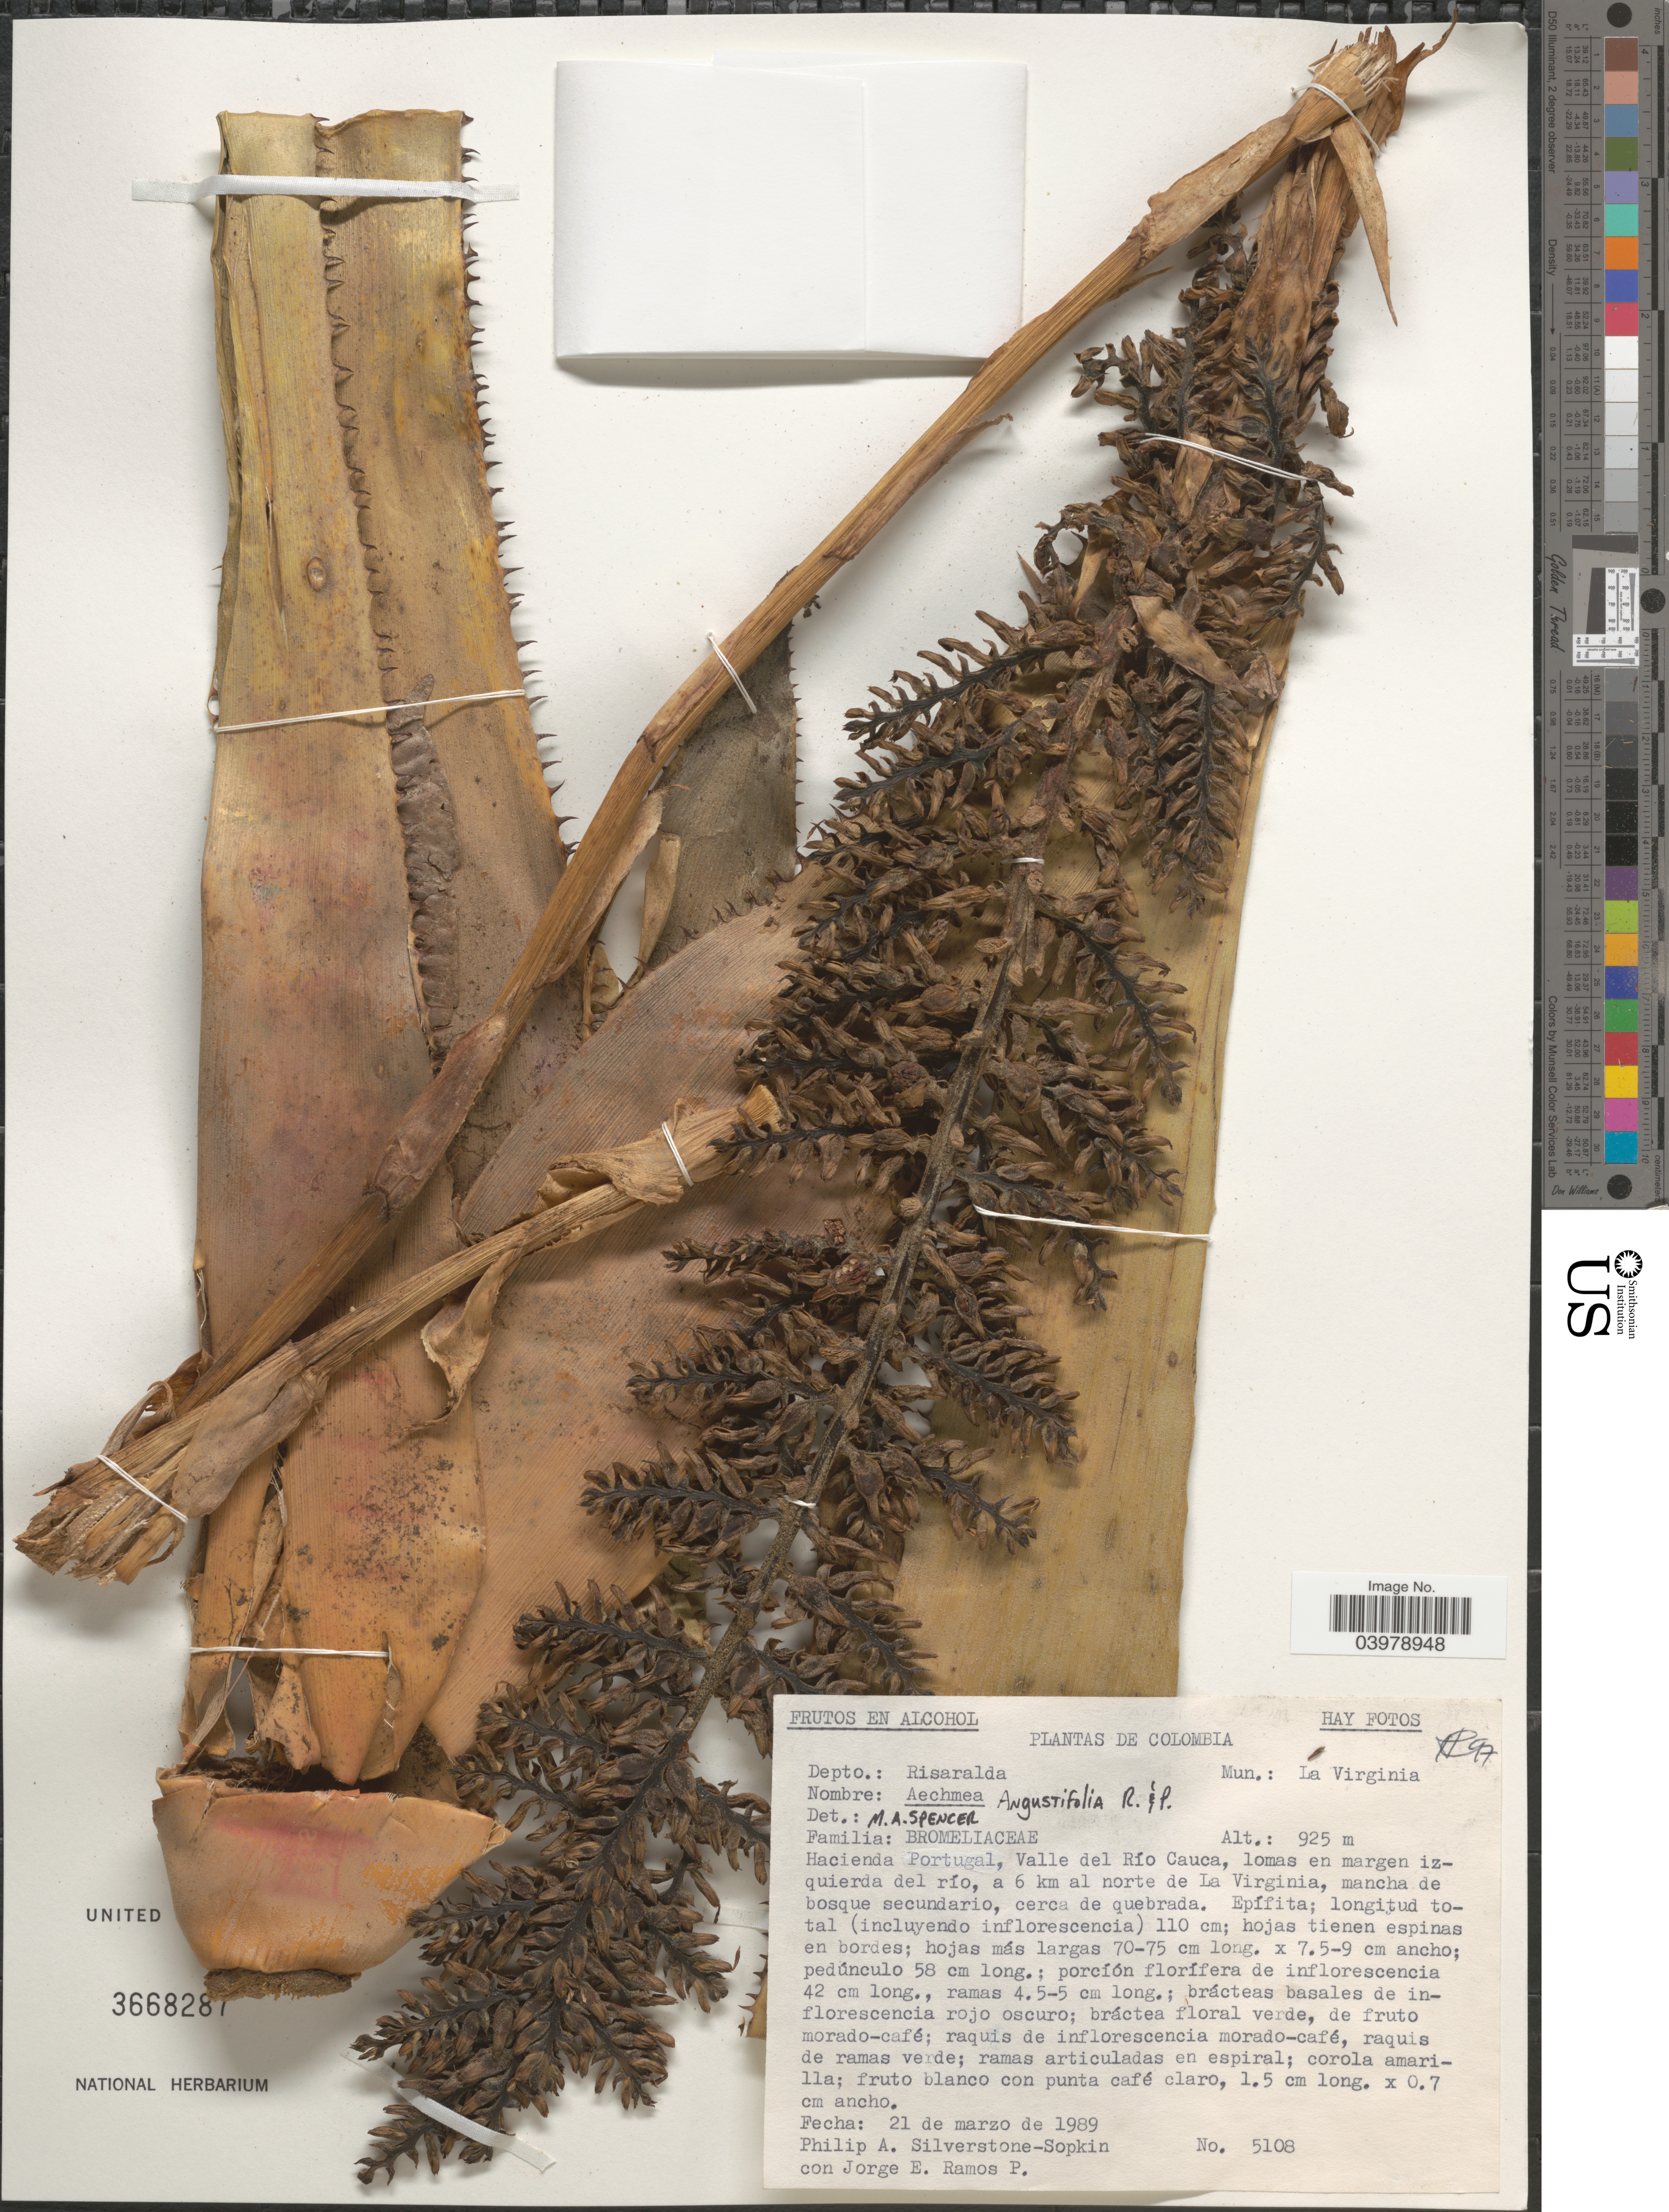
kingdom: Plantae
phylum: Tracheophyta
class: Liliopsida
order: Poales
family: Bromeliaceae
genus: Aechmea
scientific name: Aechmea angustifolia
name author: Poepp. & Endl.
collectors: P. A. Silverstone-Sopkin & J. E. Ramos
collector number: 5108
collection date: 1989-03-21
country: Colombia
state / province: Risaralda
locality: Depto.: Risaralda. Mun.: La Virginia. Hacienda Portugal, Valle del Río Cauca, lomas en margen izquierda del río, a 6 km al norte de La Virginia.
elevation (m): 925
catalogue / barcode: US 3668287